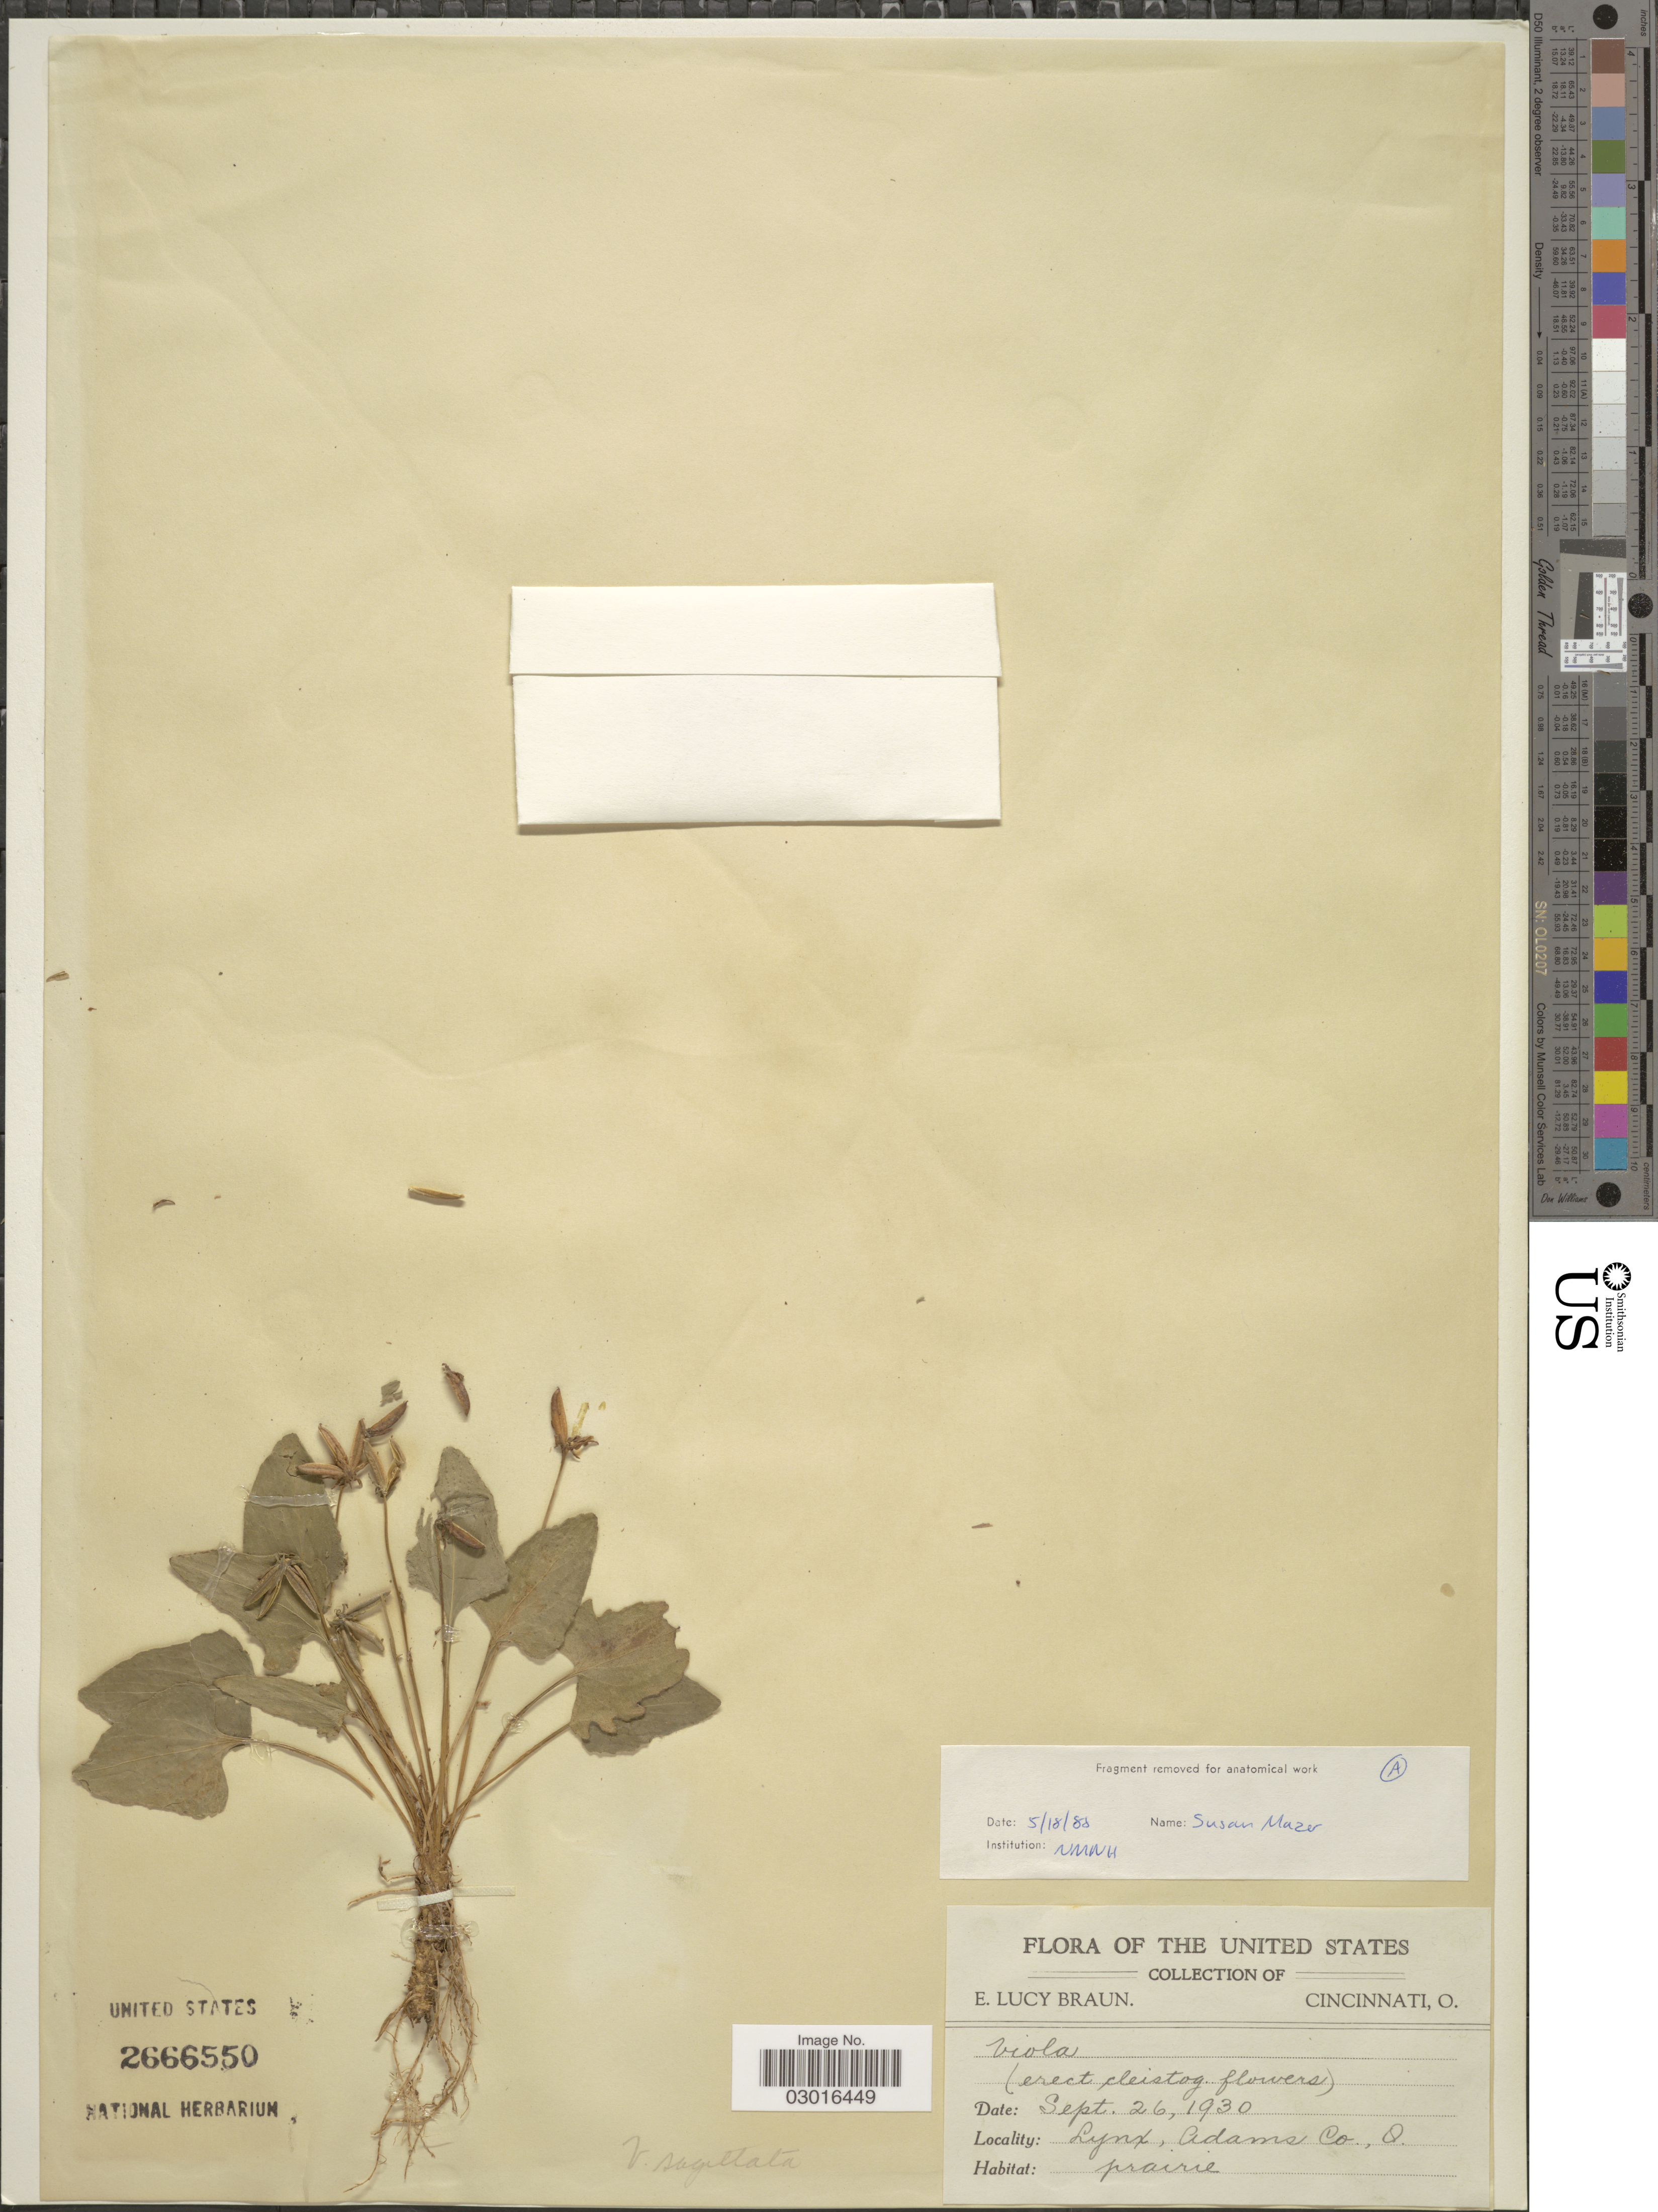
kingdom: Plantae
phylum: Tracheophyta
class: Magnoliopsida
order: Malpighiales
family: Violaceae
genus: Viola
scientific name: Viola sagittata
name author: Aiton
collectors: E. L. Braun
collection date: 1930-09-26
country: United States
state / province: Ohio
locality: Lynx, Adams Co., O.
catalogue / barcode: US 2666550